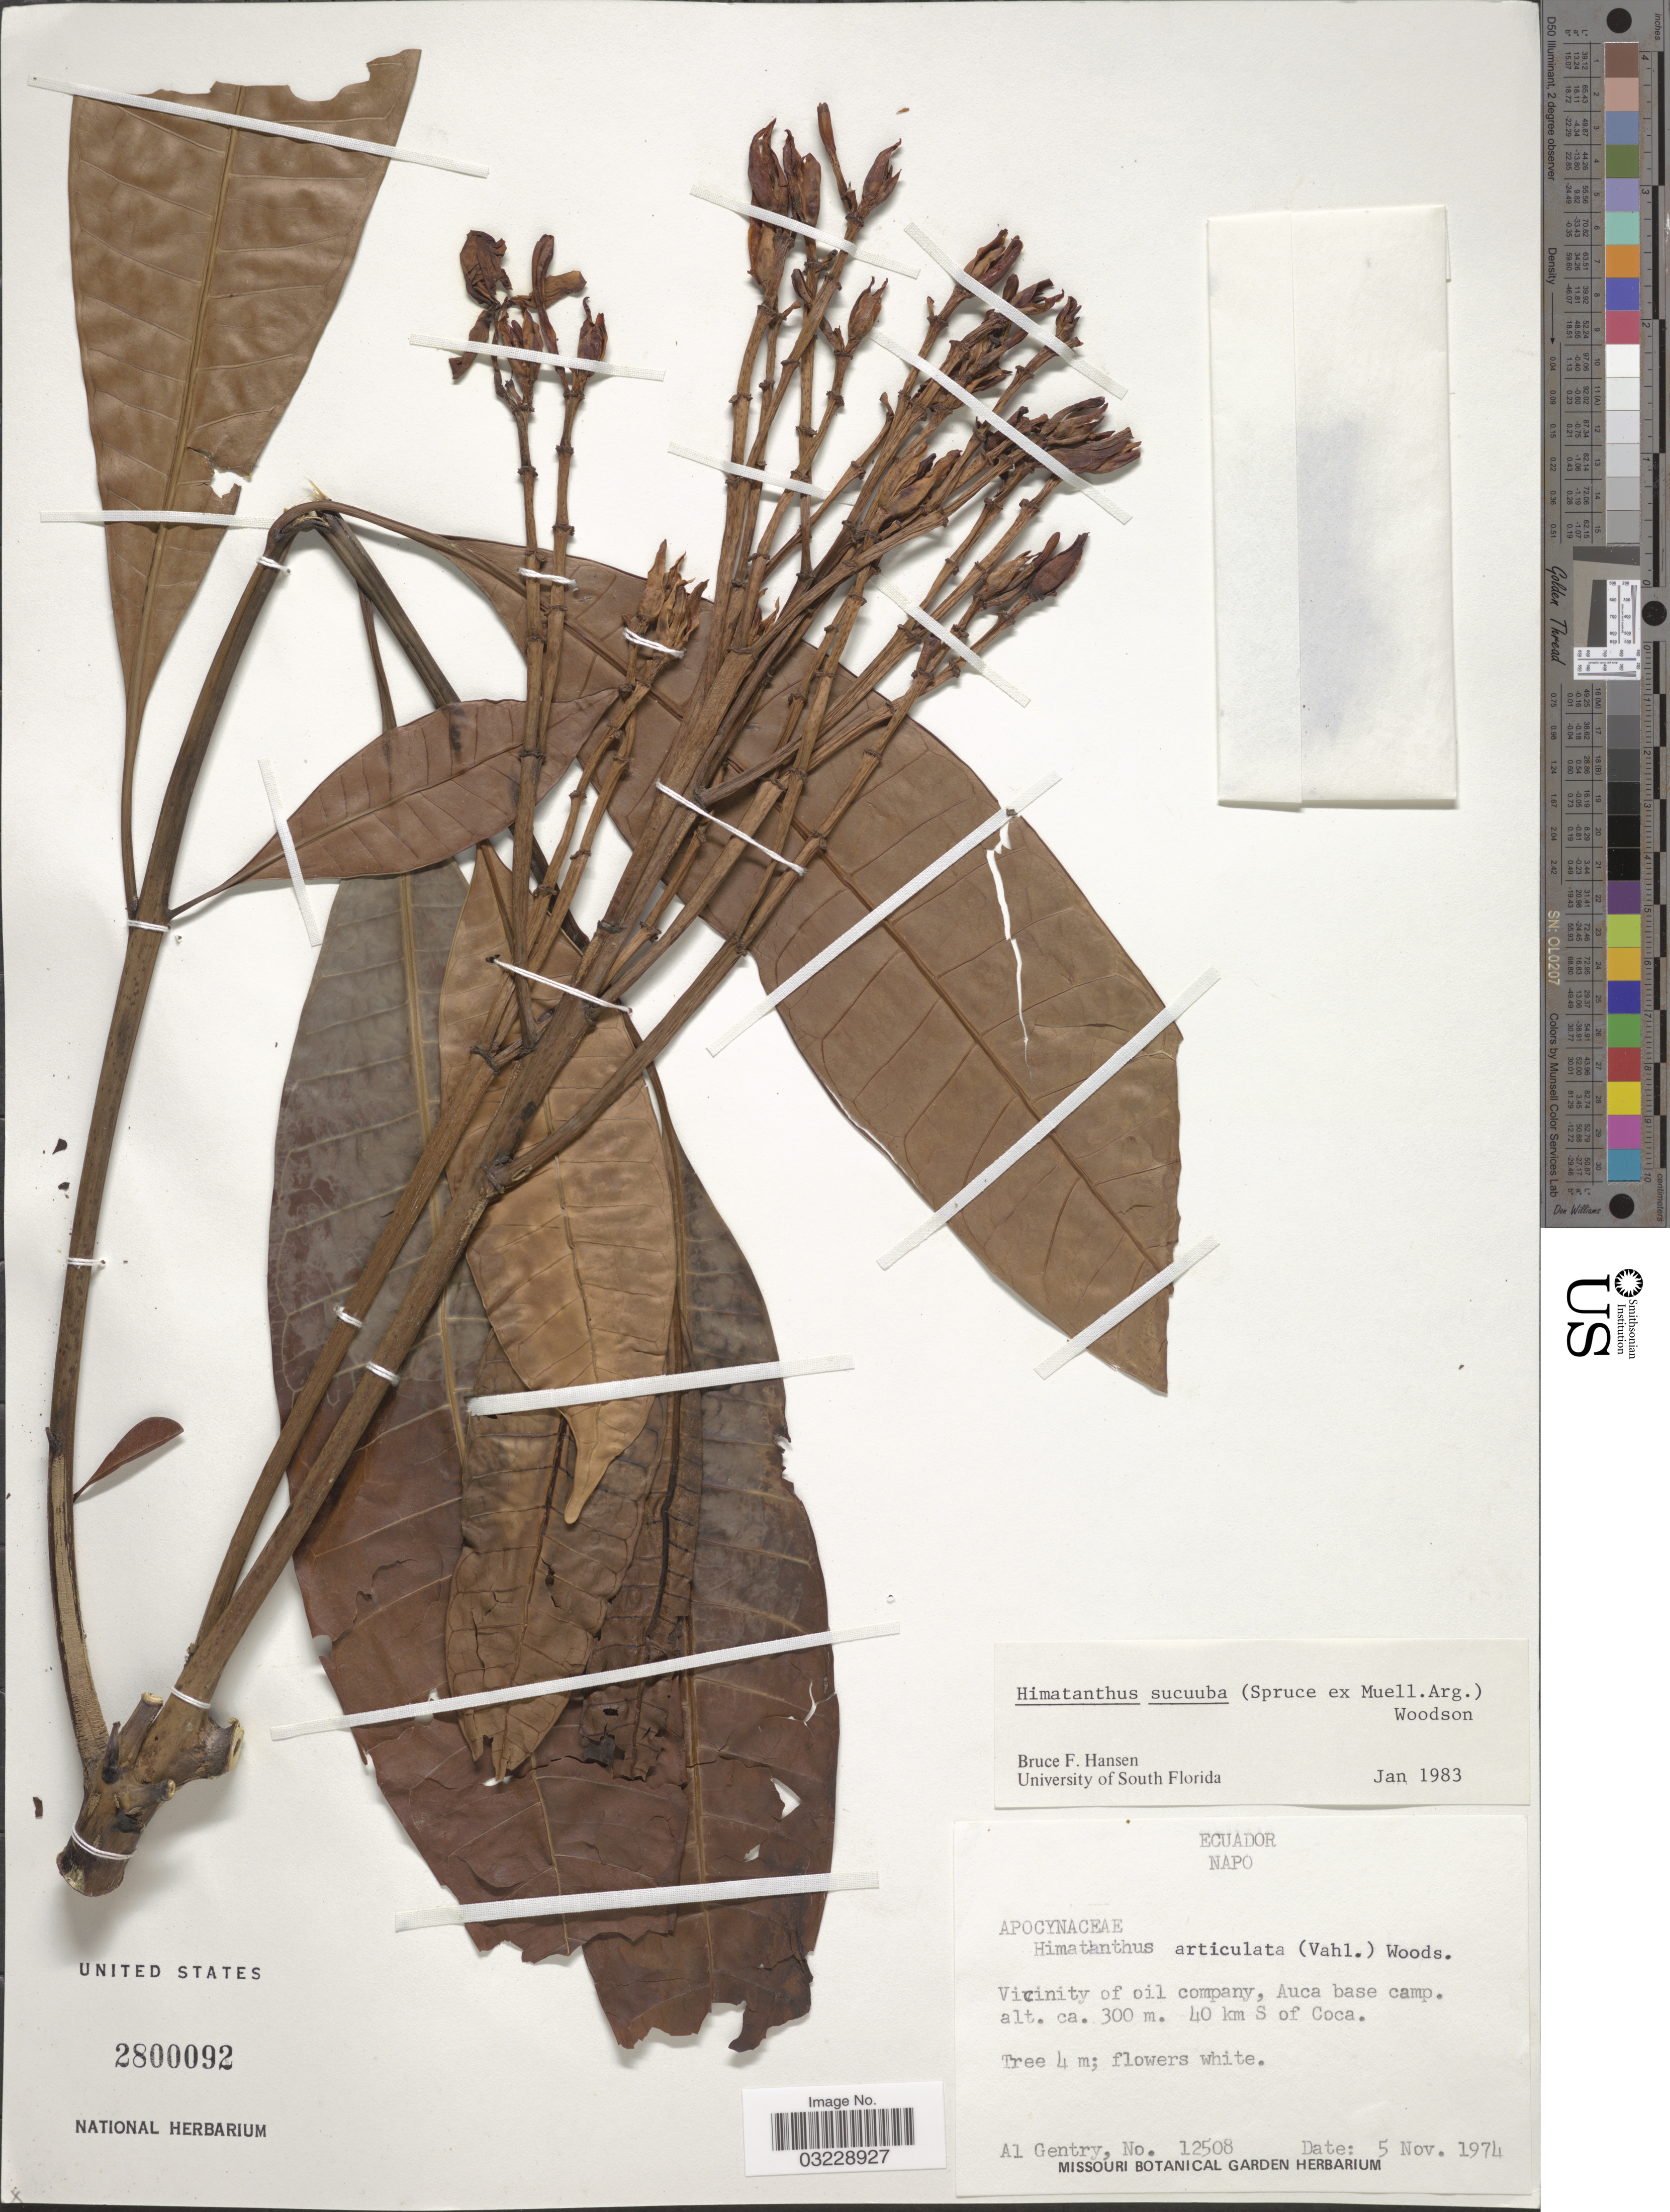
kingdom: Plantae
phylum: Tracheophyta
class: Magnoliopsida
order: Gentianales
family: Apocynaceae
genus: Himatanthus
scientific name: Himatanthus sucuuba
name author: (Spruce) Woodson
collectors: A. H. Gentry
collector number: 12508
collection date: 1974-11-05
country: Ecuador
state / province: Napo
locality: Vicinity of oil company, Auca base camp. 40 km S of Coca.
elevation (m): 300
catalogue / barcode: US 2800092